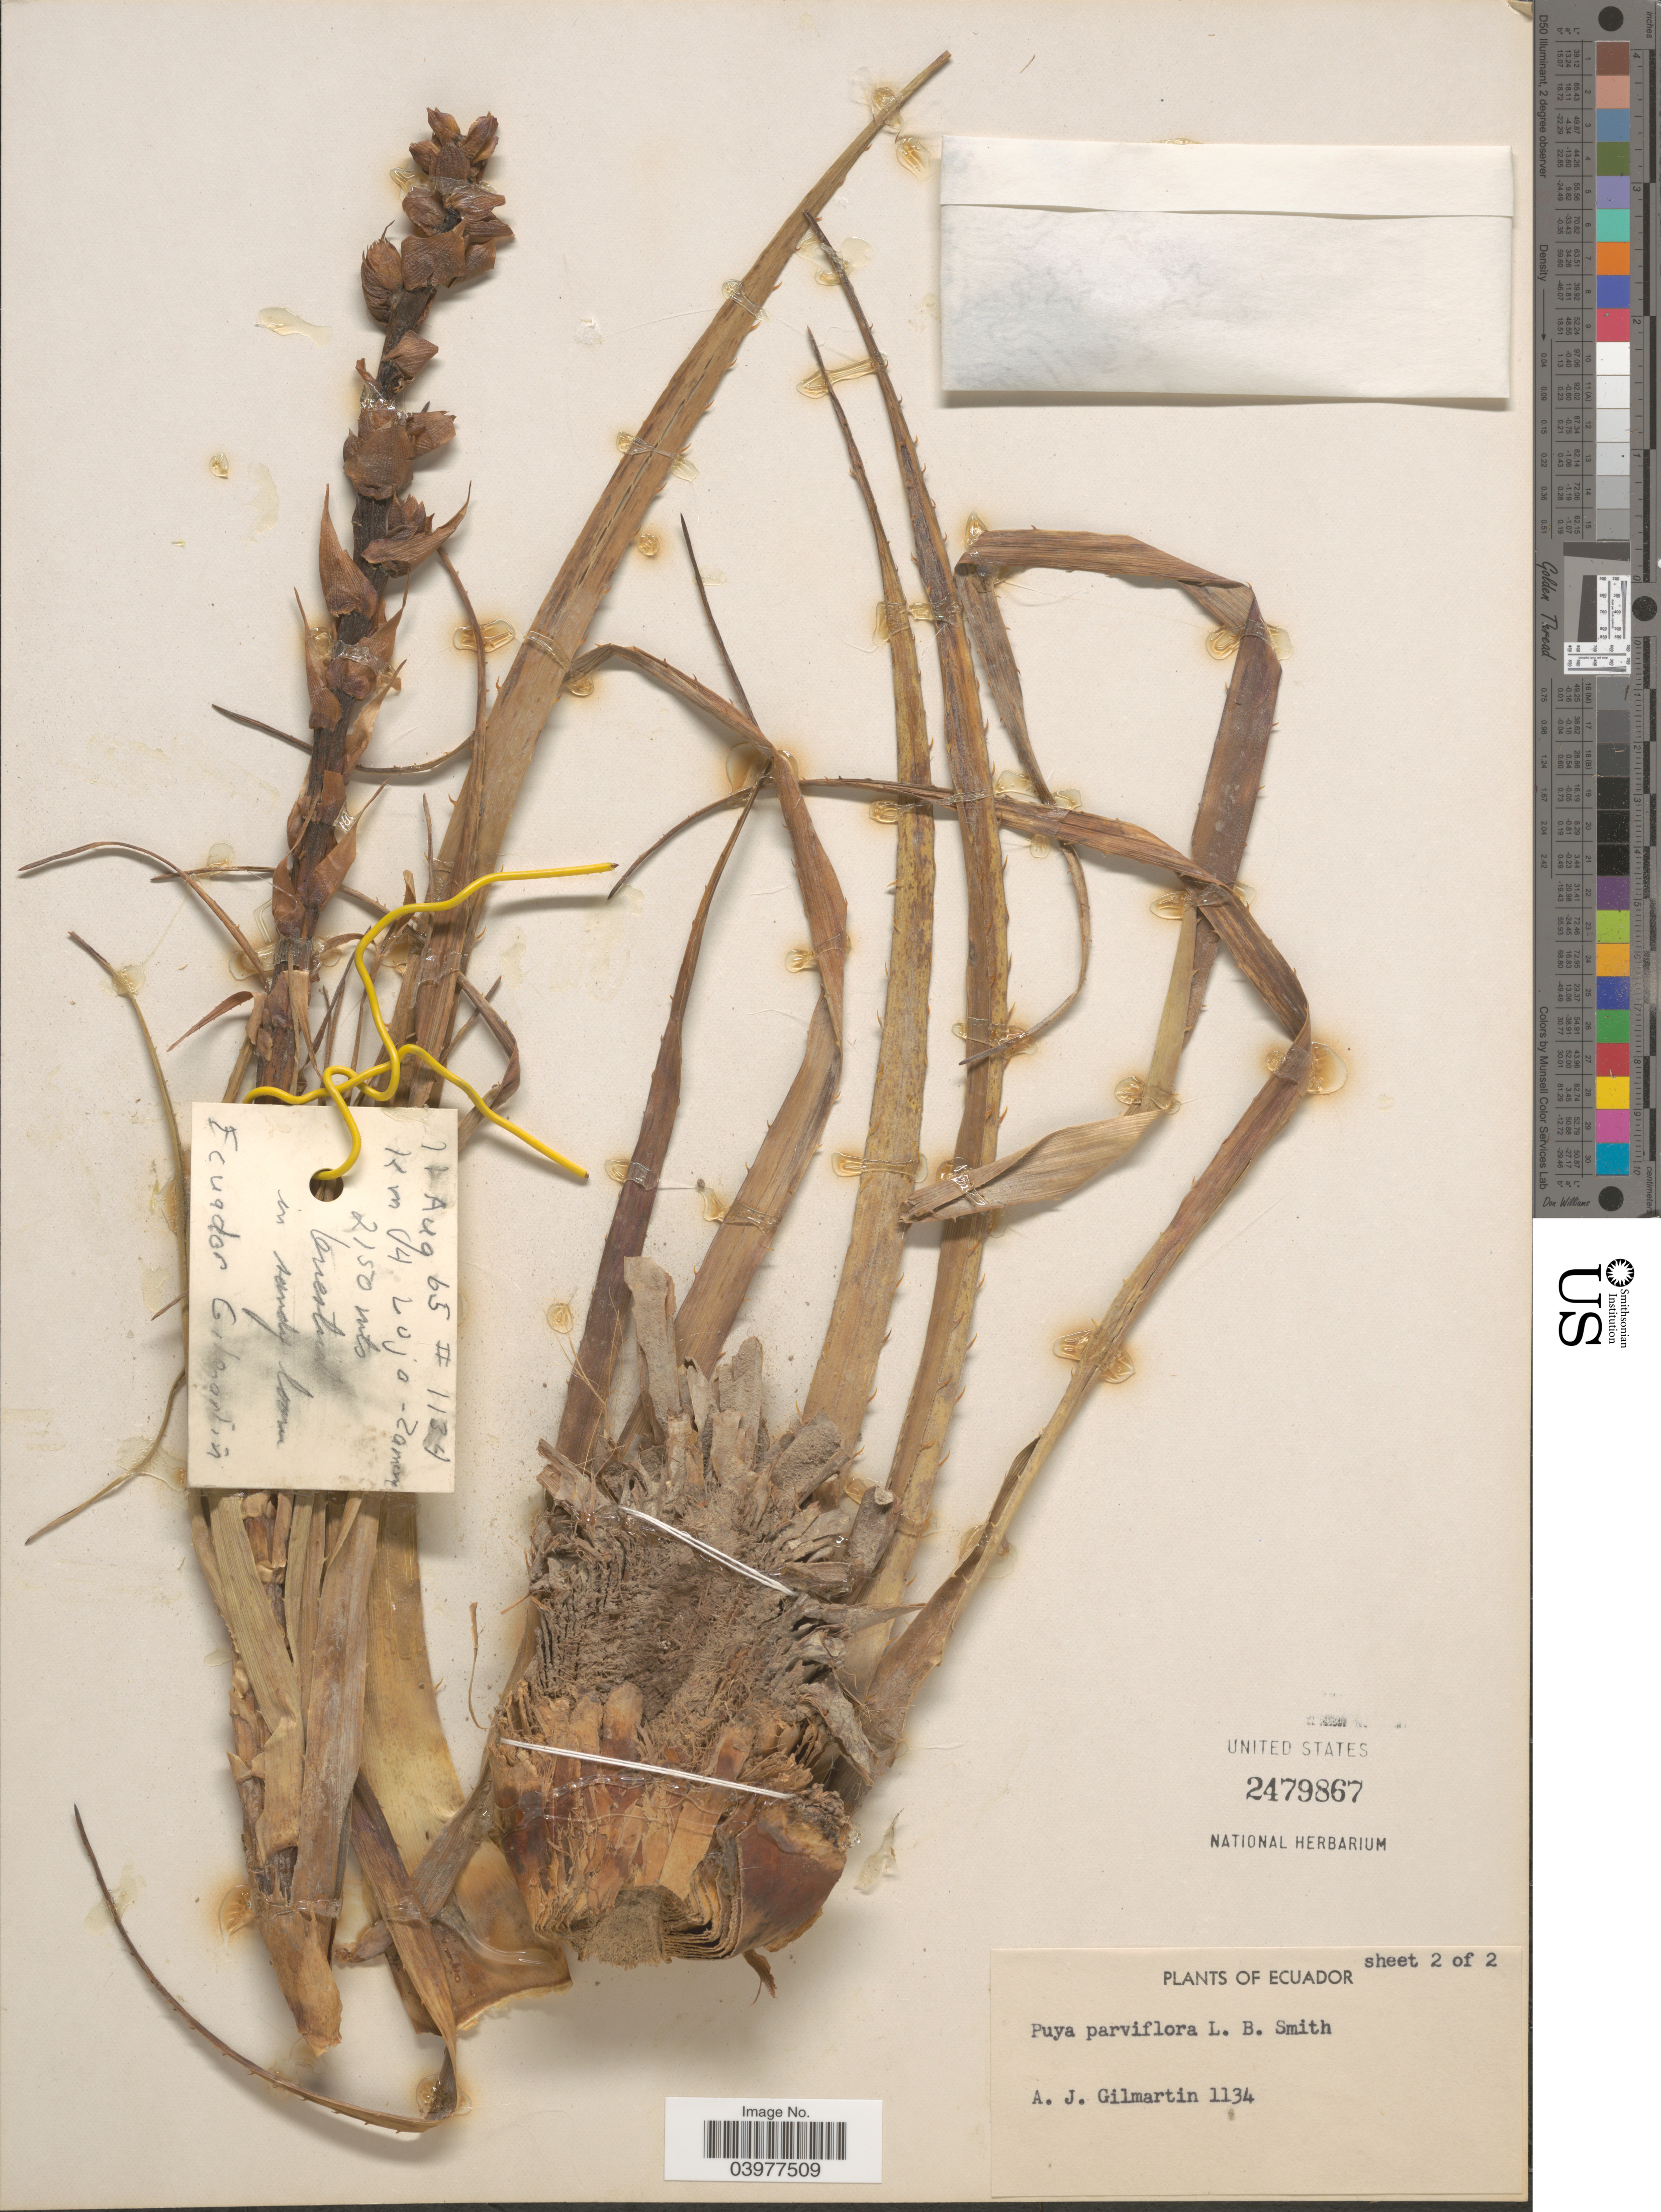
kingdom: Plantae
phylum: Tracheophyta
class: Liliopsida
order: Poales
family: Bromeliaceae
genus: Puya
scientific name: Puya parviflora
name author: L.B. Sm.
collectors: A. J. Gilmartin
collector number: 1134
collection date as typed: Transcribed d/m/y: 11/8/65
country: Ecuador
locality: Km 4 Loja-Zamor.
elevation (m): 2150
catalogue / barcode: US 2479867